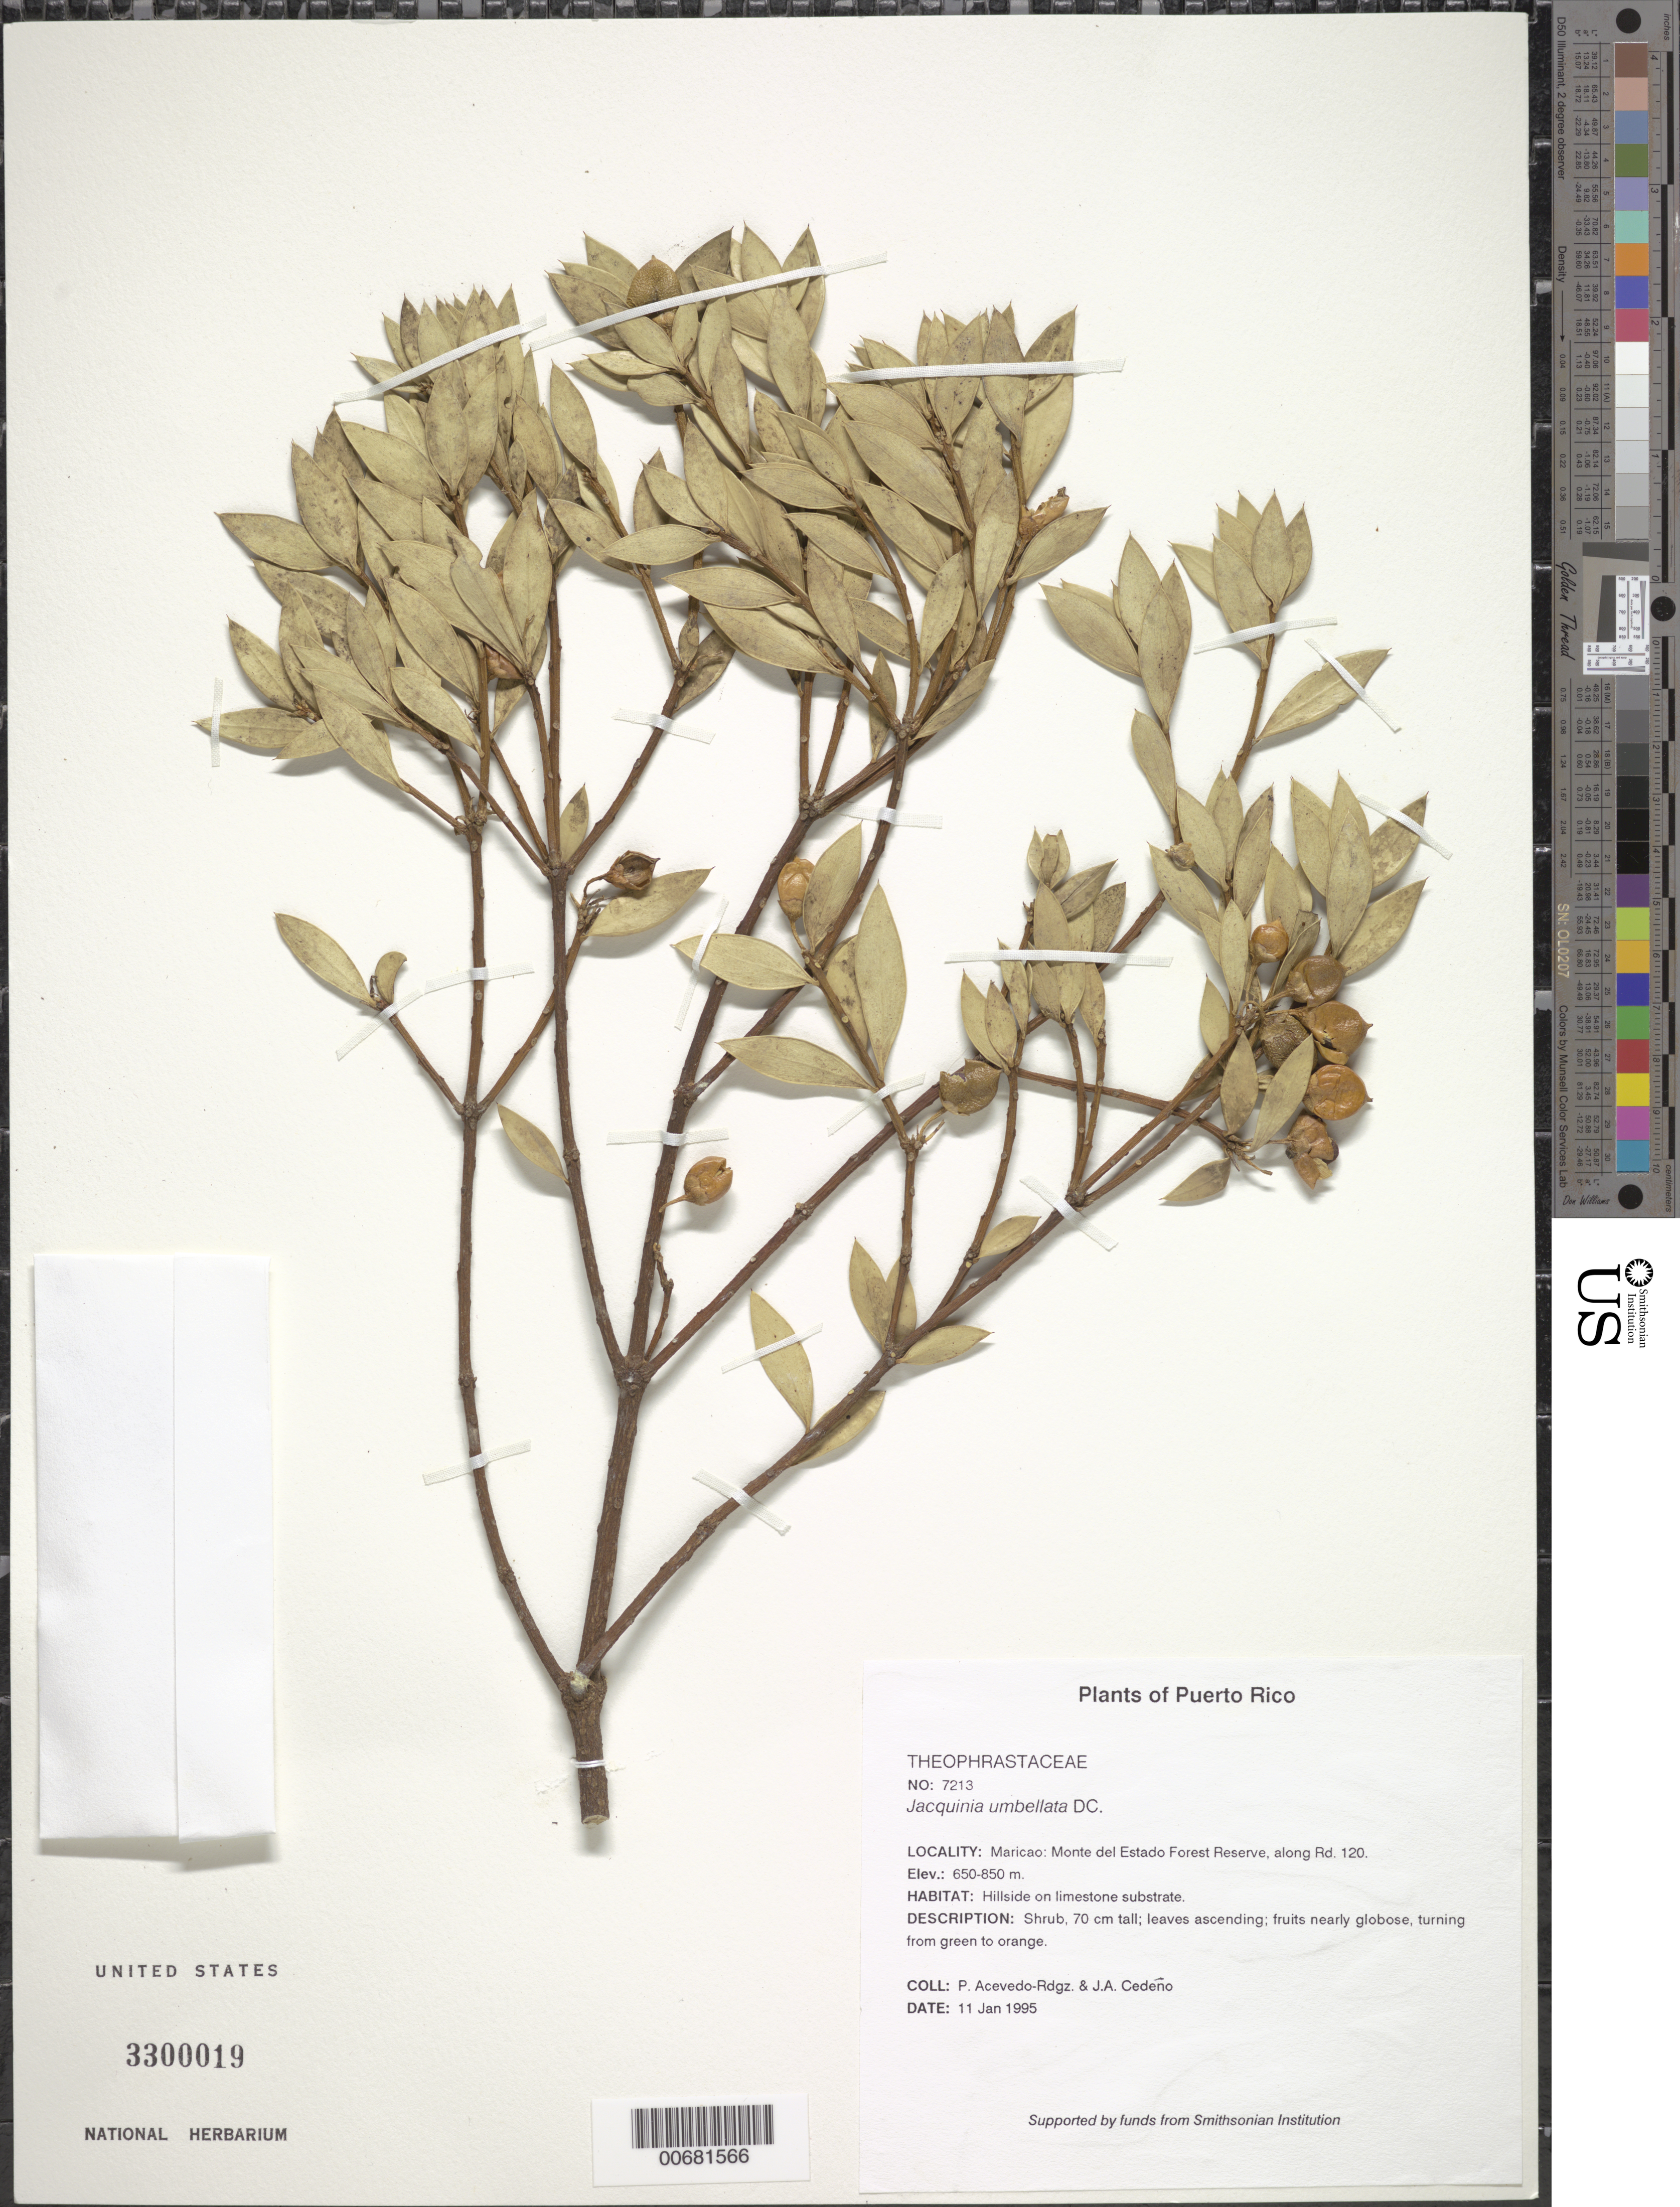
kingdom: Plantae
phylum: Tracheophyta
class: Magnoliopsida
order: Ericales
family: Primulaceae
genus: Jacquinia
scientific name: Jacquinia umbellata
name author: A. DC.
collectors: P. Acevedo-Rodr. & J. A. Cedeño M.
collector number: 7213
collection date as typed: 11 Jan 1995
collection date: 1995-01-11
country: Puerto Rico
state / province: Maricao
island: Puerto Rico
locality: Maricao: Monte del Estado Forest Reserve, along Rd. 120.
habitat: Hillside on limestone substrate.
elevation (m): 650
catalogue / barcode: US 3300019